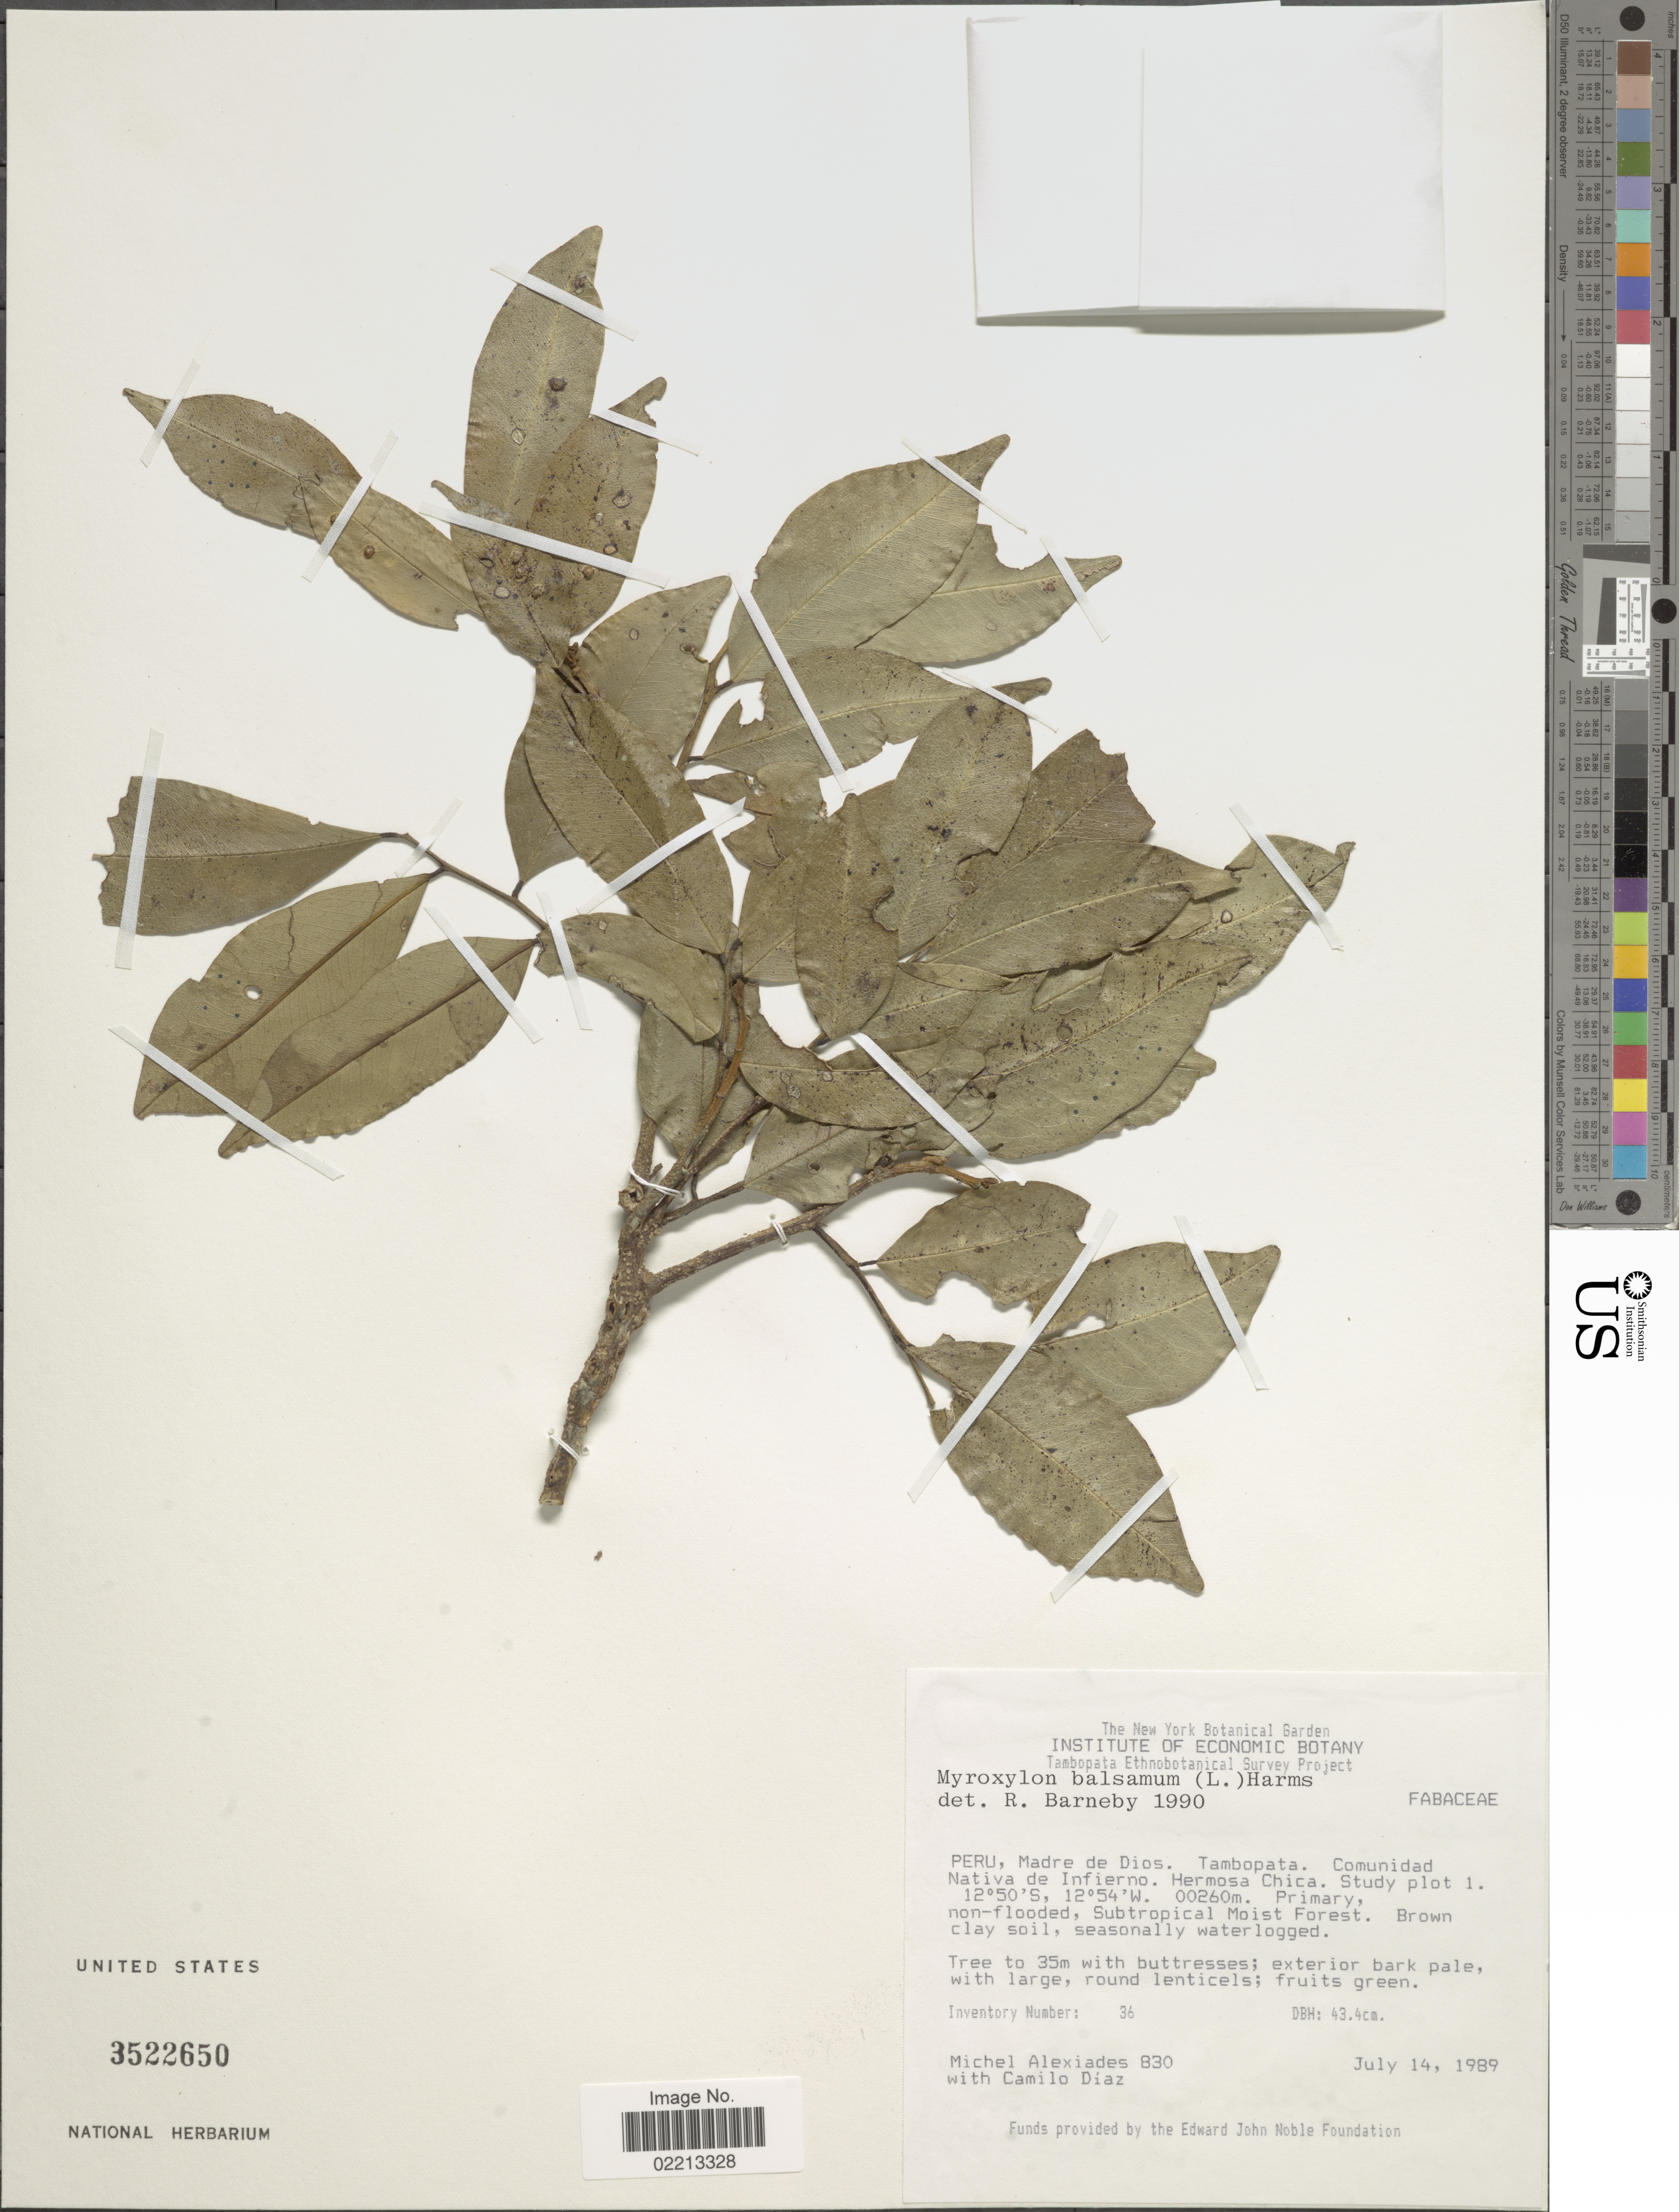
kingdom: Plantae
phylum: Tracheophyta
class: Magnoliopsida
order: Fabales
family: Fabaceae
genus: Myroxylon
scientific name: Myroxylon balsamum var. balsamum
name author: (L.) Harms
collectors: M. Alexiades & C. Díaz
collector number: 830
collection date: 1989-07-14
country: Peru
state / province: Madre de Dios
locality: Tambopata. Comunidad Nativa de Infierno. Hermosa Chica. Study Plot 1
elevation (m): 260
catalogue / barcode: US 3522650